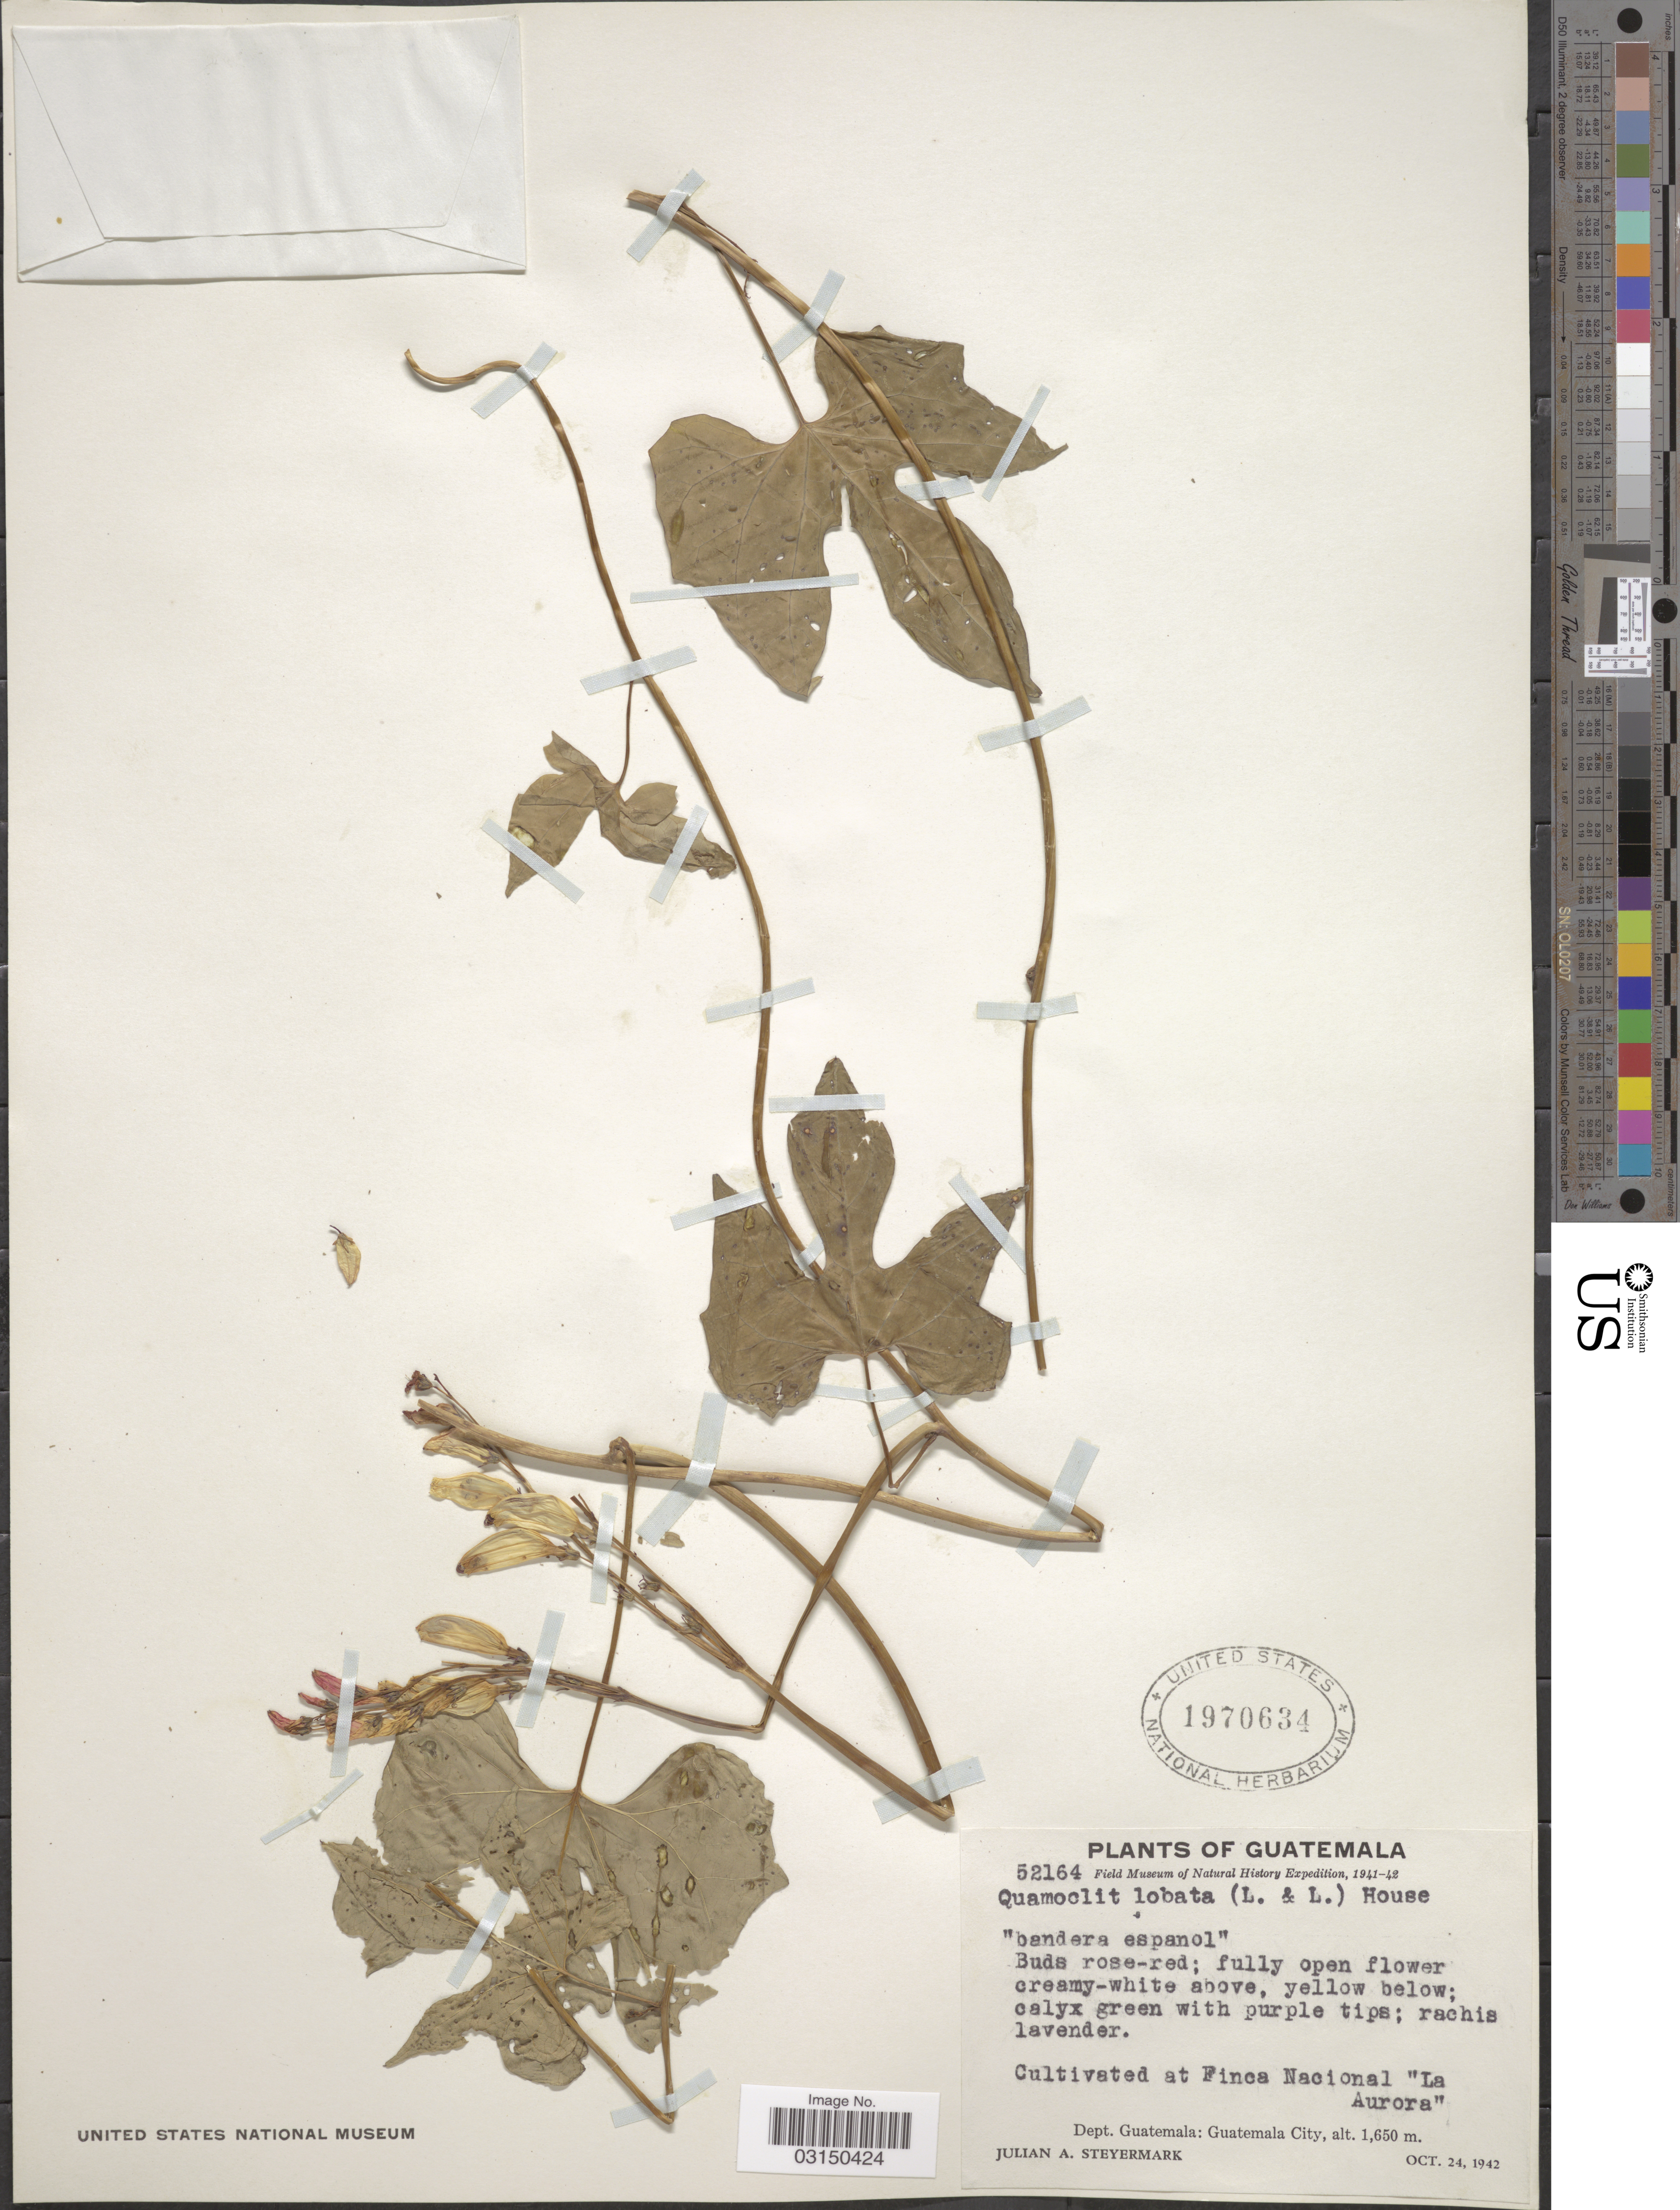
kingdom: Plantae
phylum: Tracheophyta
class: Magnoliopsida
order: Solanales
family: Convolvulaceae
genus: Ipomoea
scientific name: Ipomoea lobata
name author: (Cerv.) Thell.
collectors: J. Steyermark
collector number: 52164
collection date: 1942-10-24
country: Guatemala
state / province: Guatemala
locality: Cultivated at Finca Nacional "La Aurora". Dept. Guatemala: Guatemala City.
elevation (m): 1650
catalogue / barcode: US 1970634